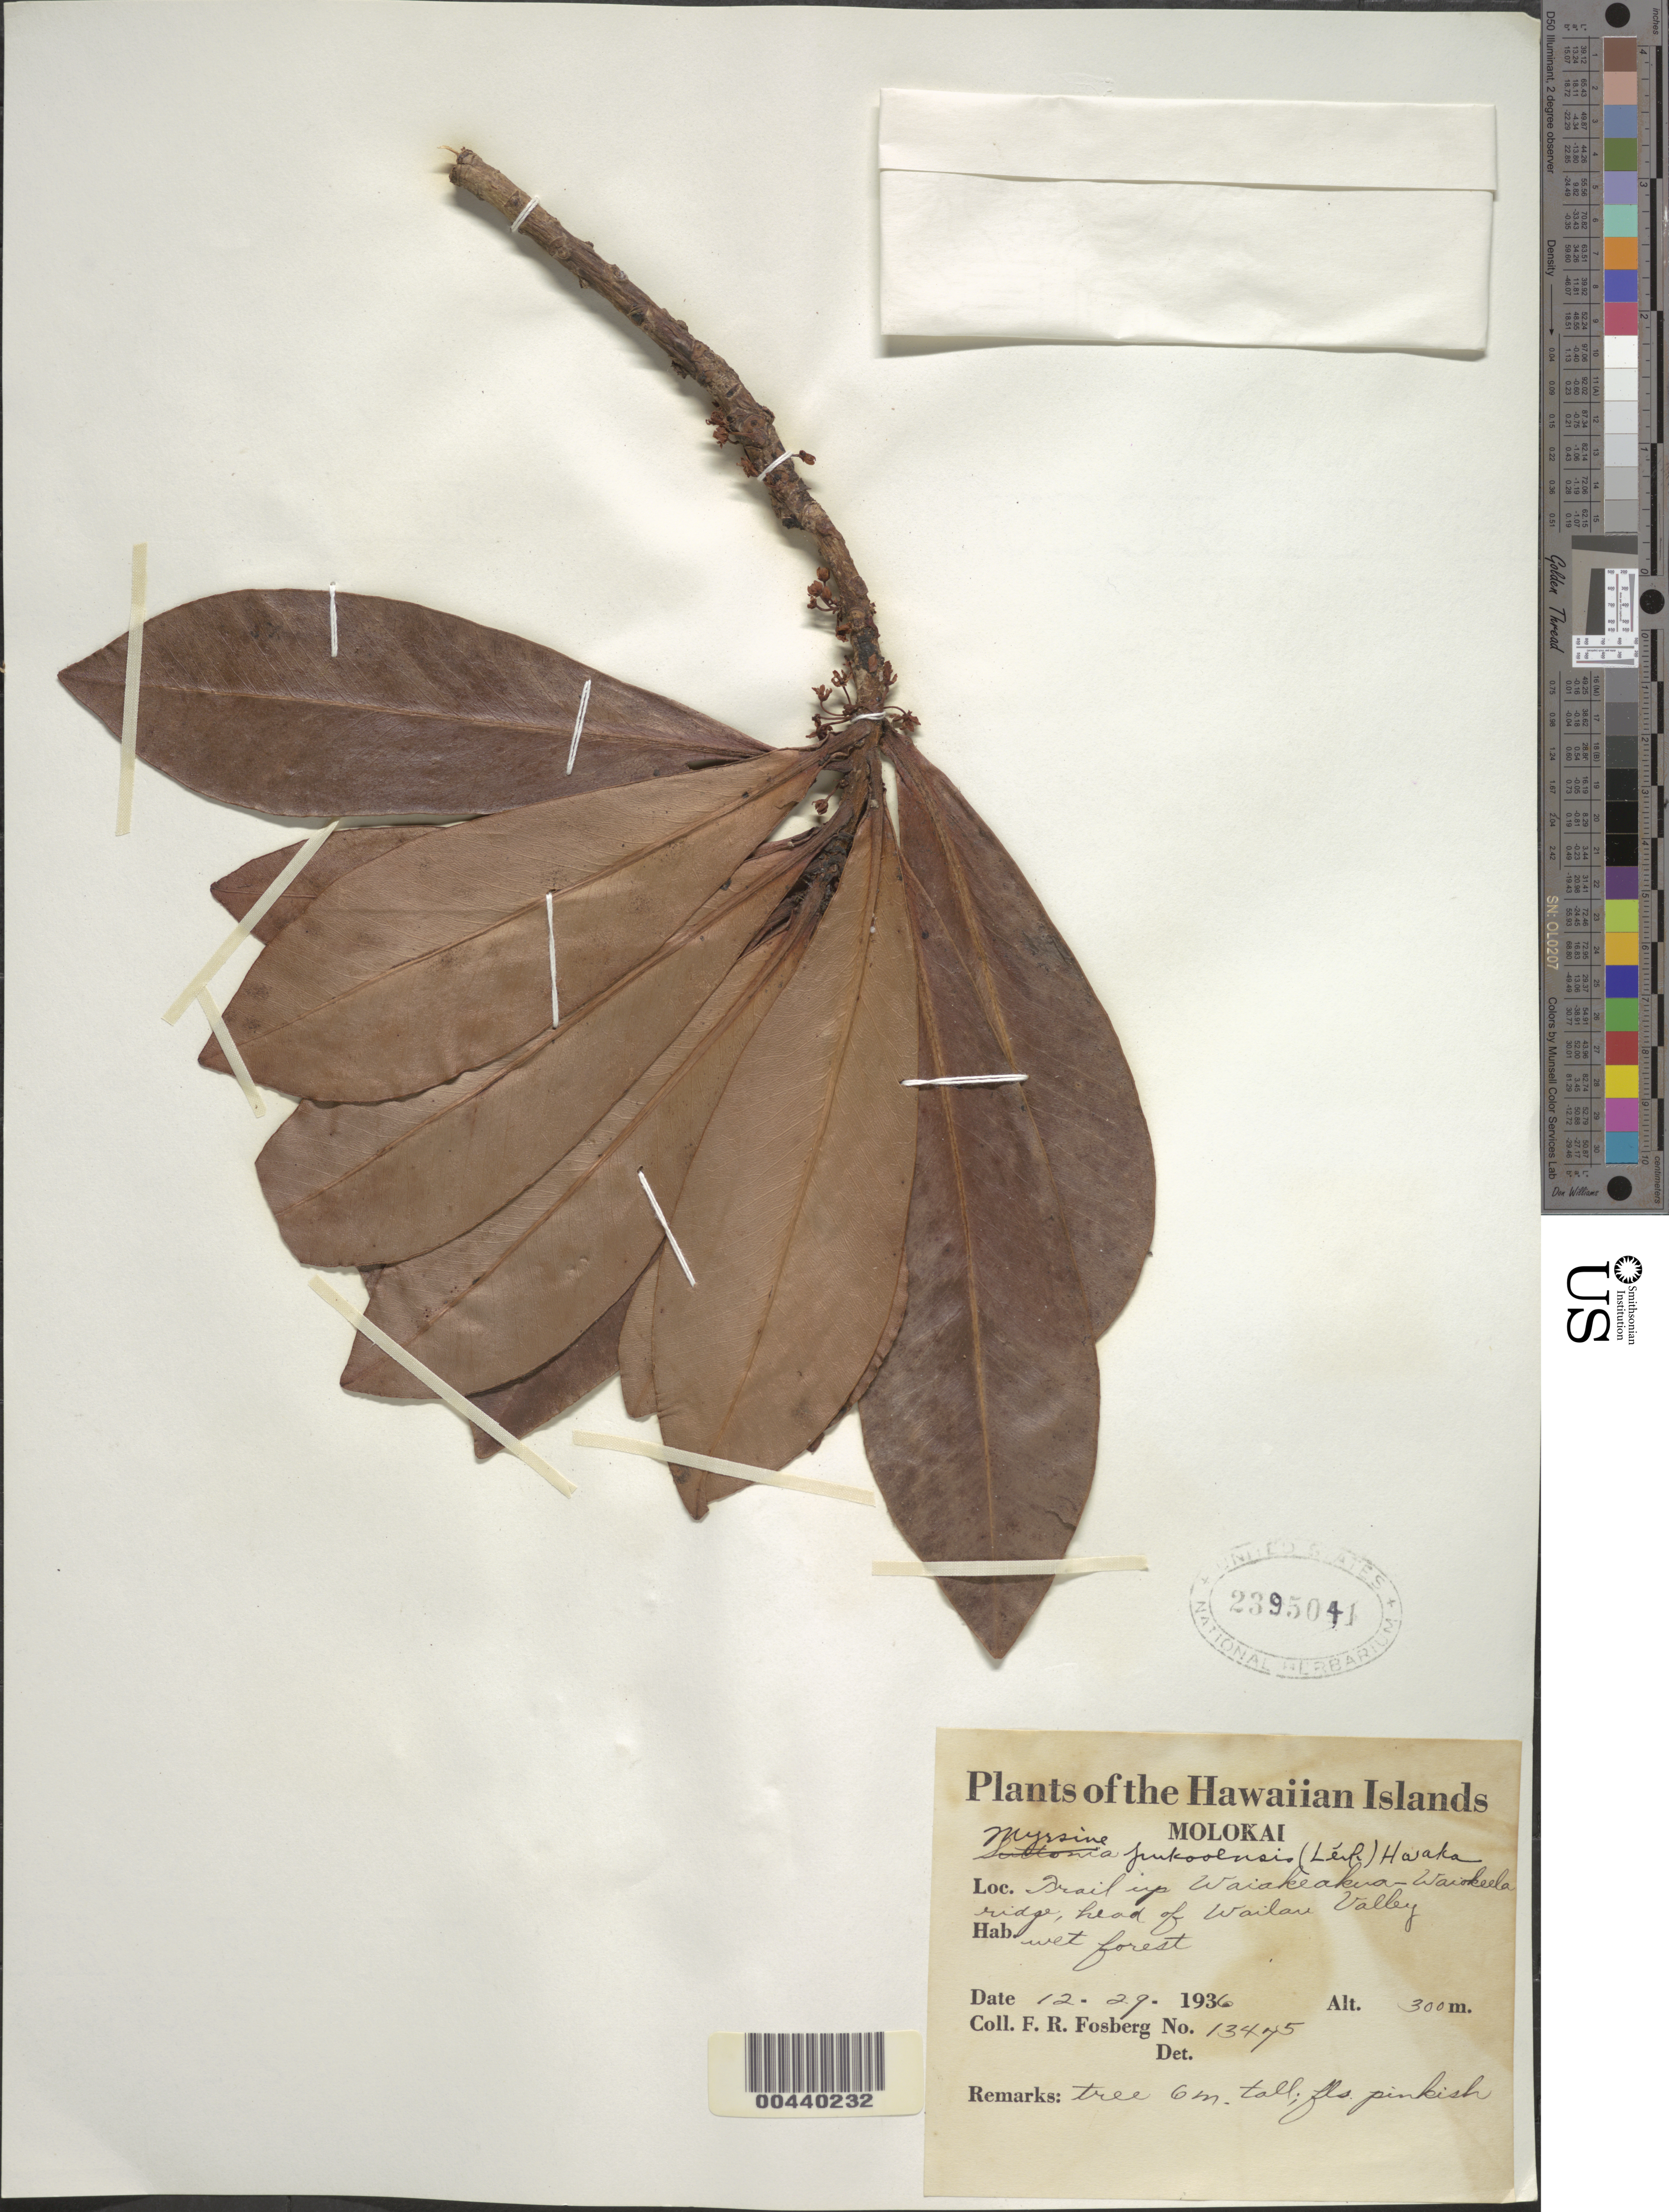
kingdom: Plantae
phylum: Tracheophyta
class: Magnoliopsida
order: Ericales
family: Primulaceae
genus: Myrsine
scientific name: Myrsine pukooensis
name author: (H. Lév.) Hosaka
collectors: F. R. Fosberg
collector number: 13475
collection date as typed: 29 Dec 1936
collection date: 1936-12-29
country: United States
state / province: Hawaii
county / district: Maui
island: Moloka'i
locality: Trail up Waiakeakua-Waiokeela ridge, head of Wailau Valley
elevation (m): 300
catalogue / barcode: US 2395041